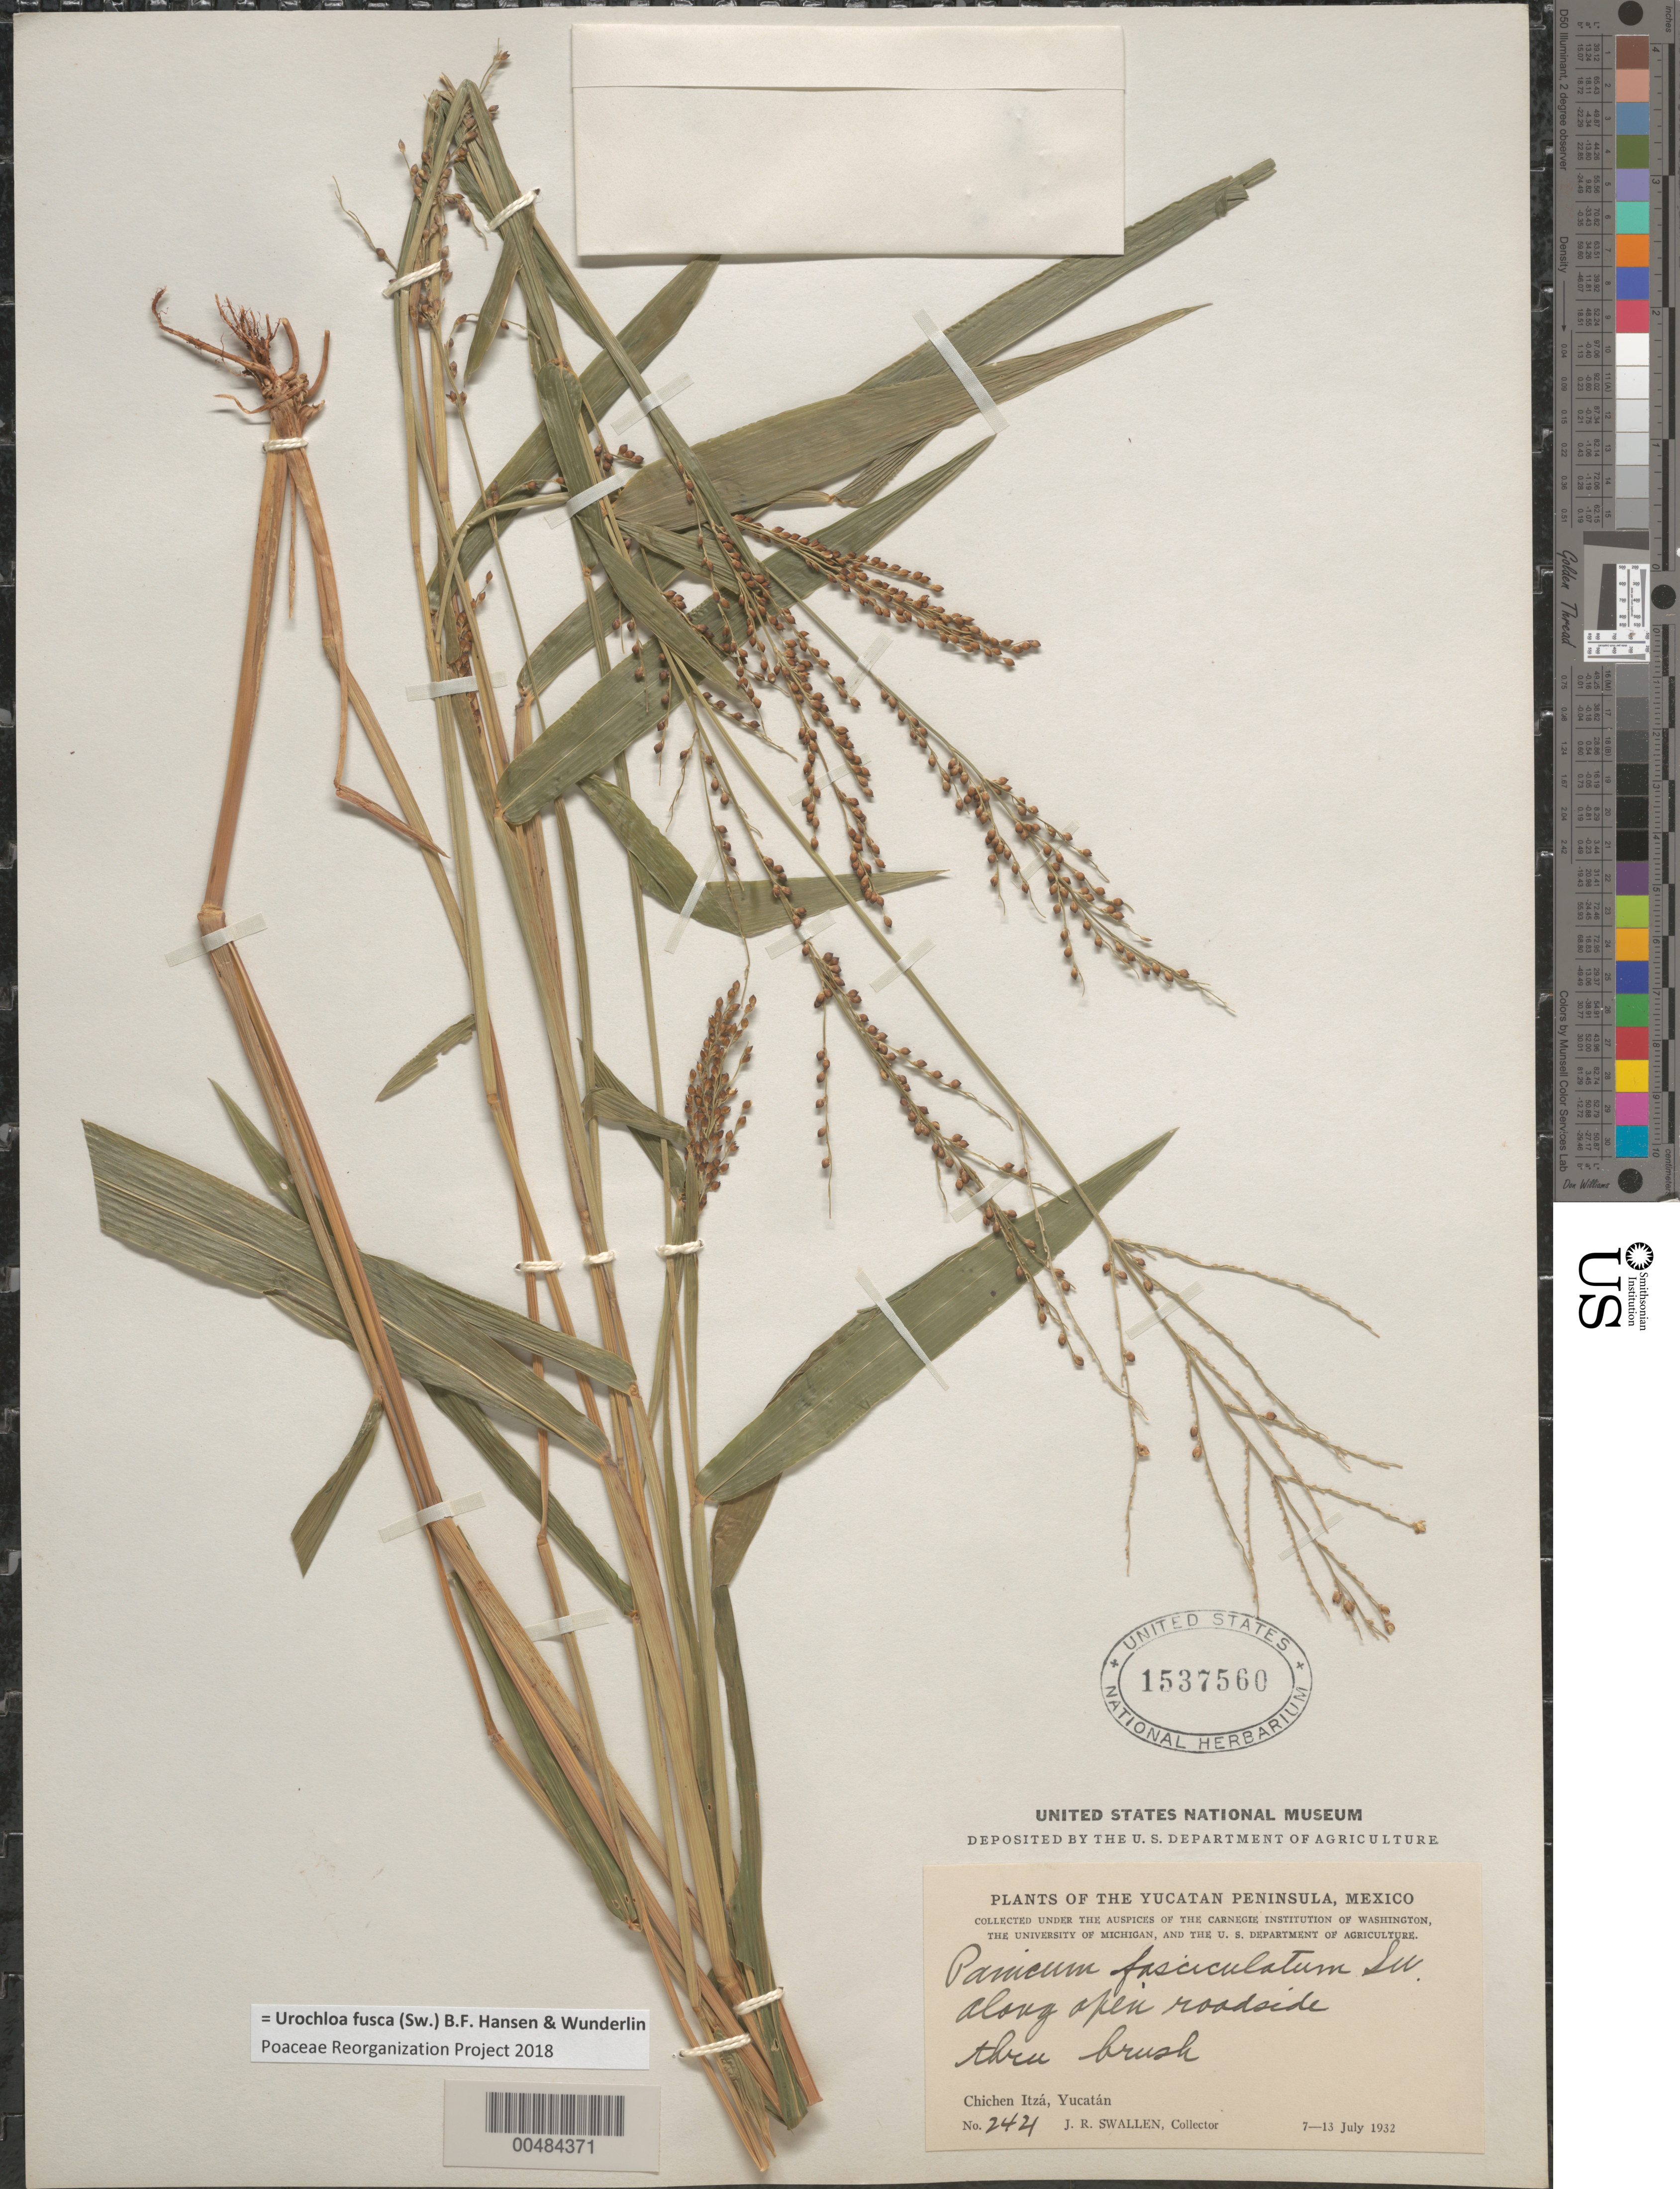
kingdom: Plantae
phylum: Tracheophyta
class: Liliopsida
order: Poales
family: Poaceae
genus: Brachiaria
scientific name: Brachiaria fasciculata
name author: (Sw.) Parodi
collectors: J. R. Swallen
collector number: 2421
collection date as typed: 7 Jul 1931 to 13 Jul 1932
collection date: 1931-07-07/1932-07-13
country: Mexico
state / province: Yucatan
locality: Chichen Itz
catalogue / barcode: US 1537560